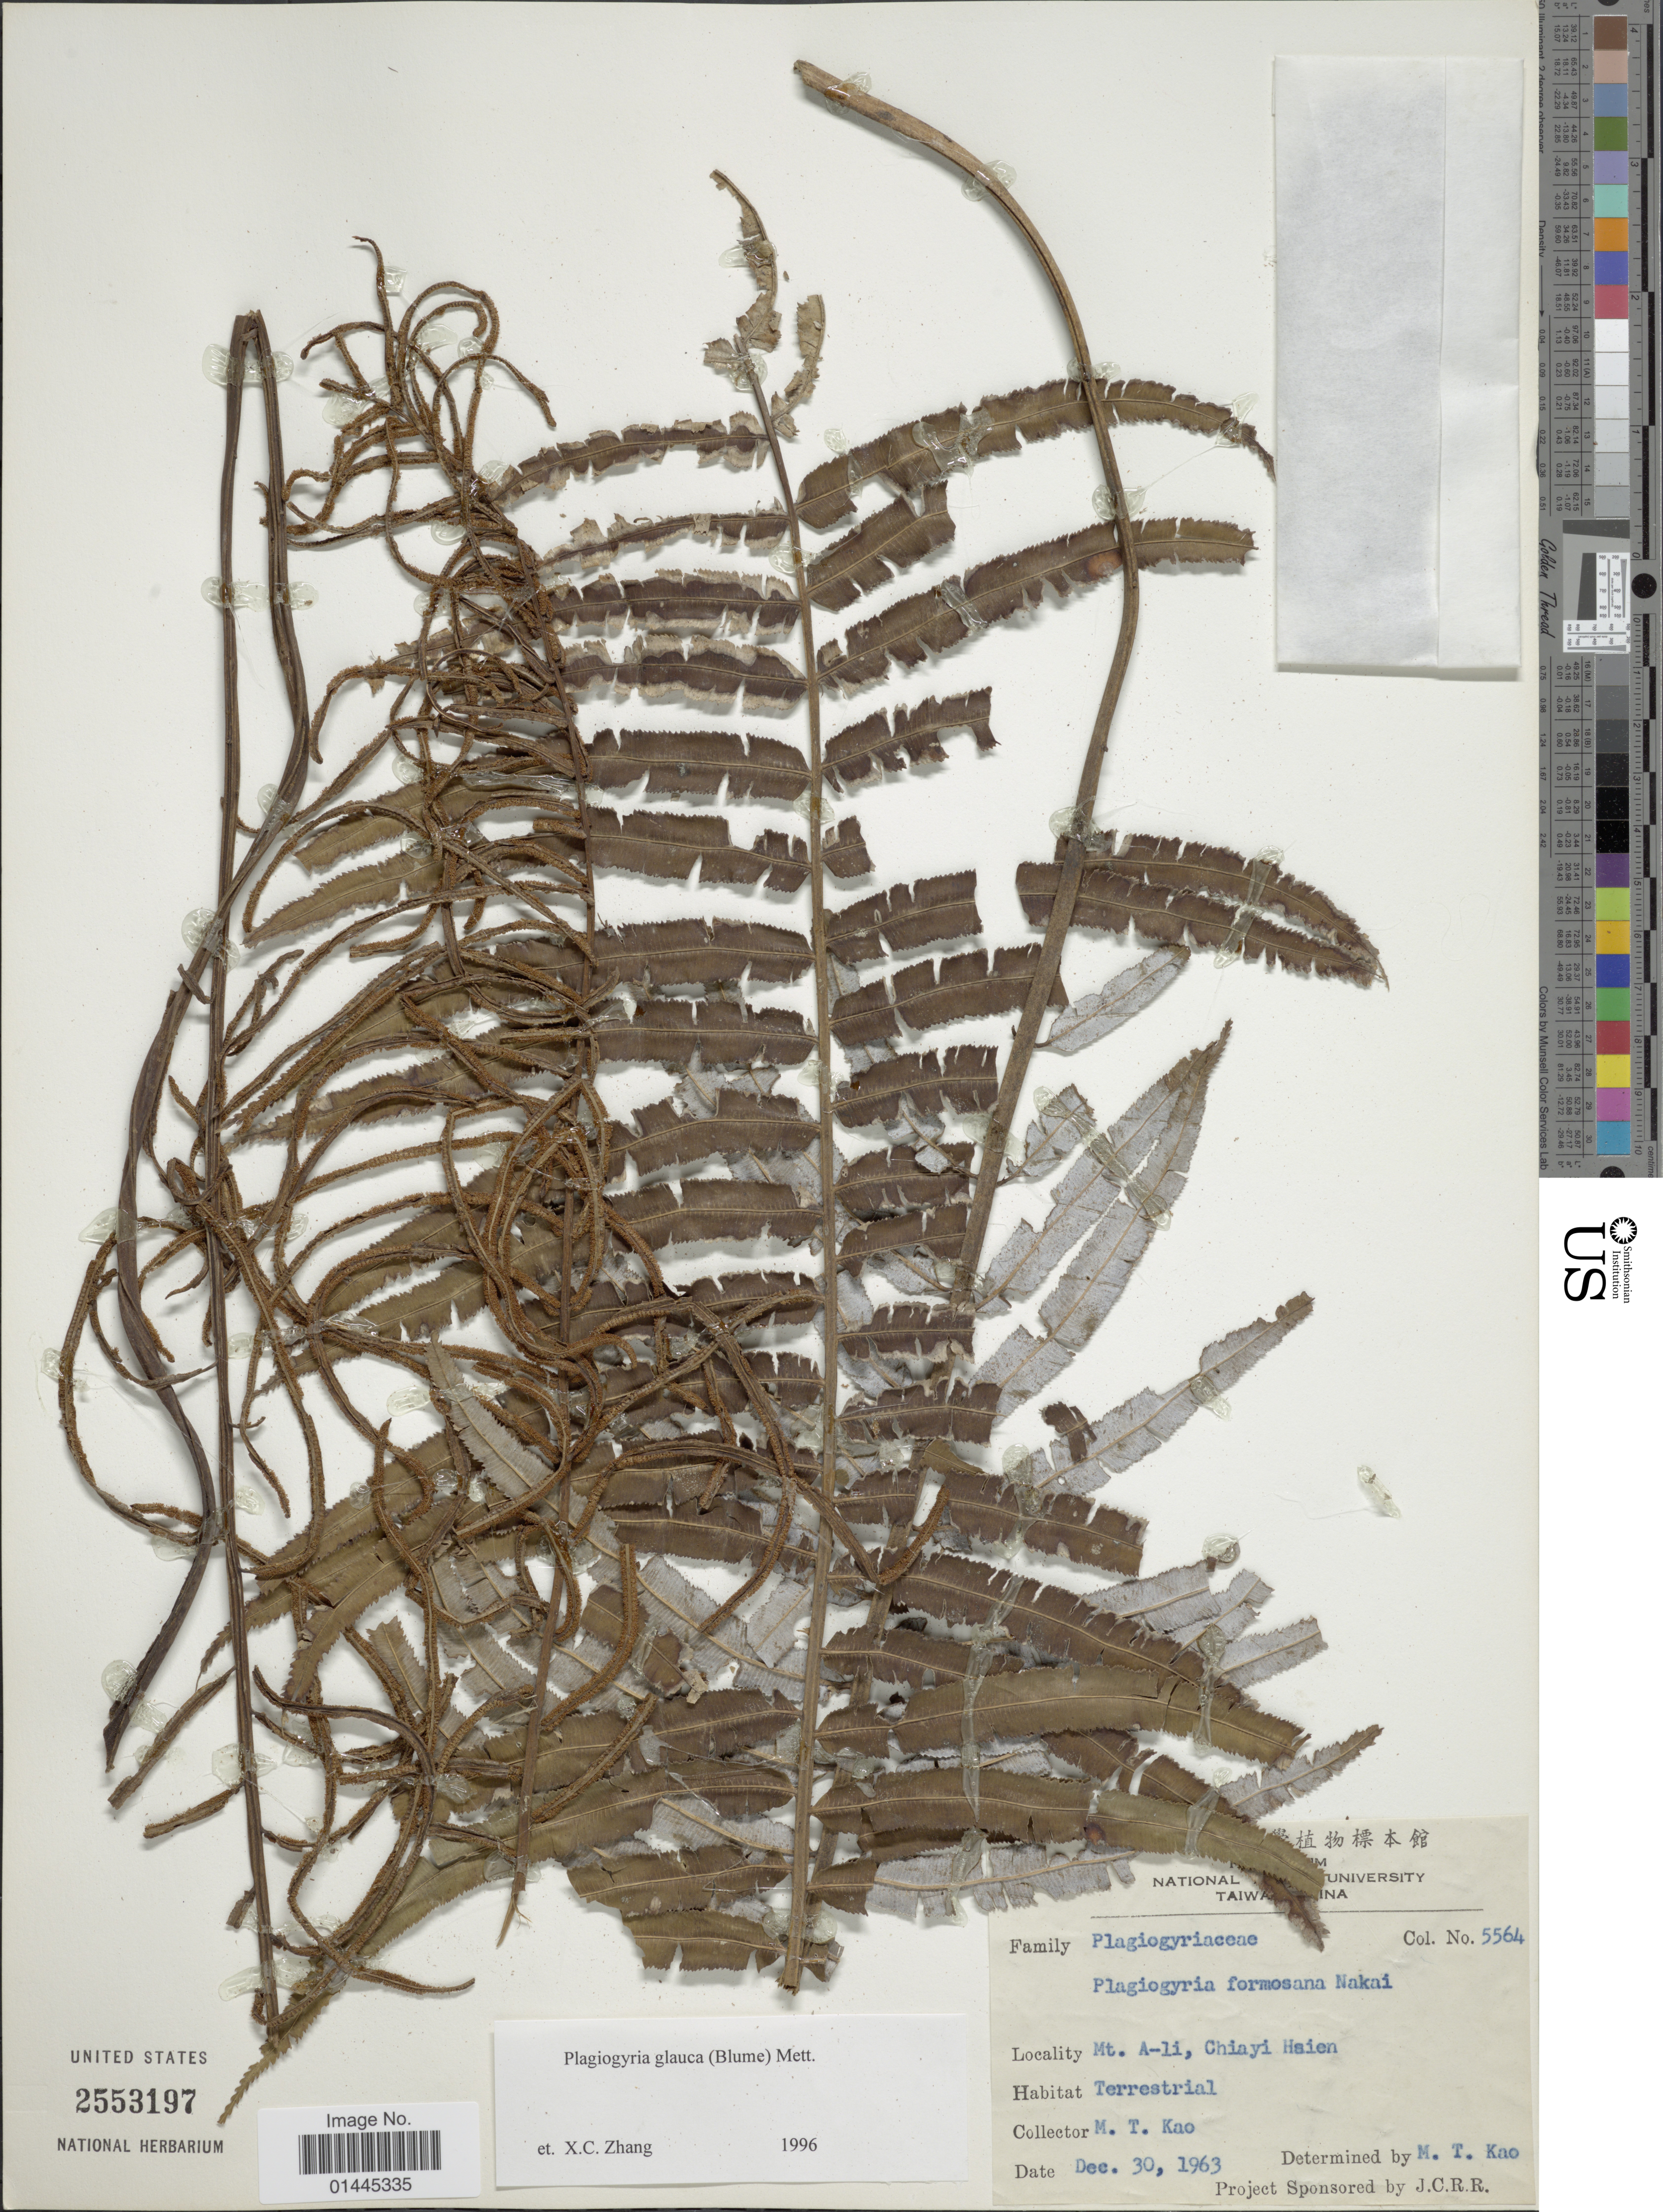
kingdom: Plantae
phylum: Tracheophyta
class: Polypodiopsida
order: Cyatheales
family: Plagiogyriaceae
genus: Plagiogyria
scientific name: Plagiogyria glauca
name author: (Blume) Mett.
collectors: M. T. Kao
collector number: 5564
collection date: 1963-12-30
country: Taiwan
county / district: Chiayi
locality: Mt. A-li, Chiayi Hsien.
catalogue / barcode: US 2553197